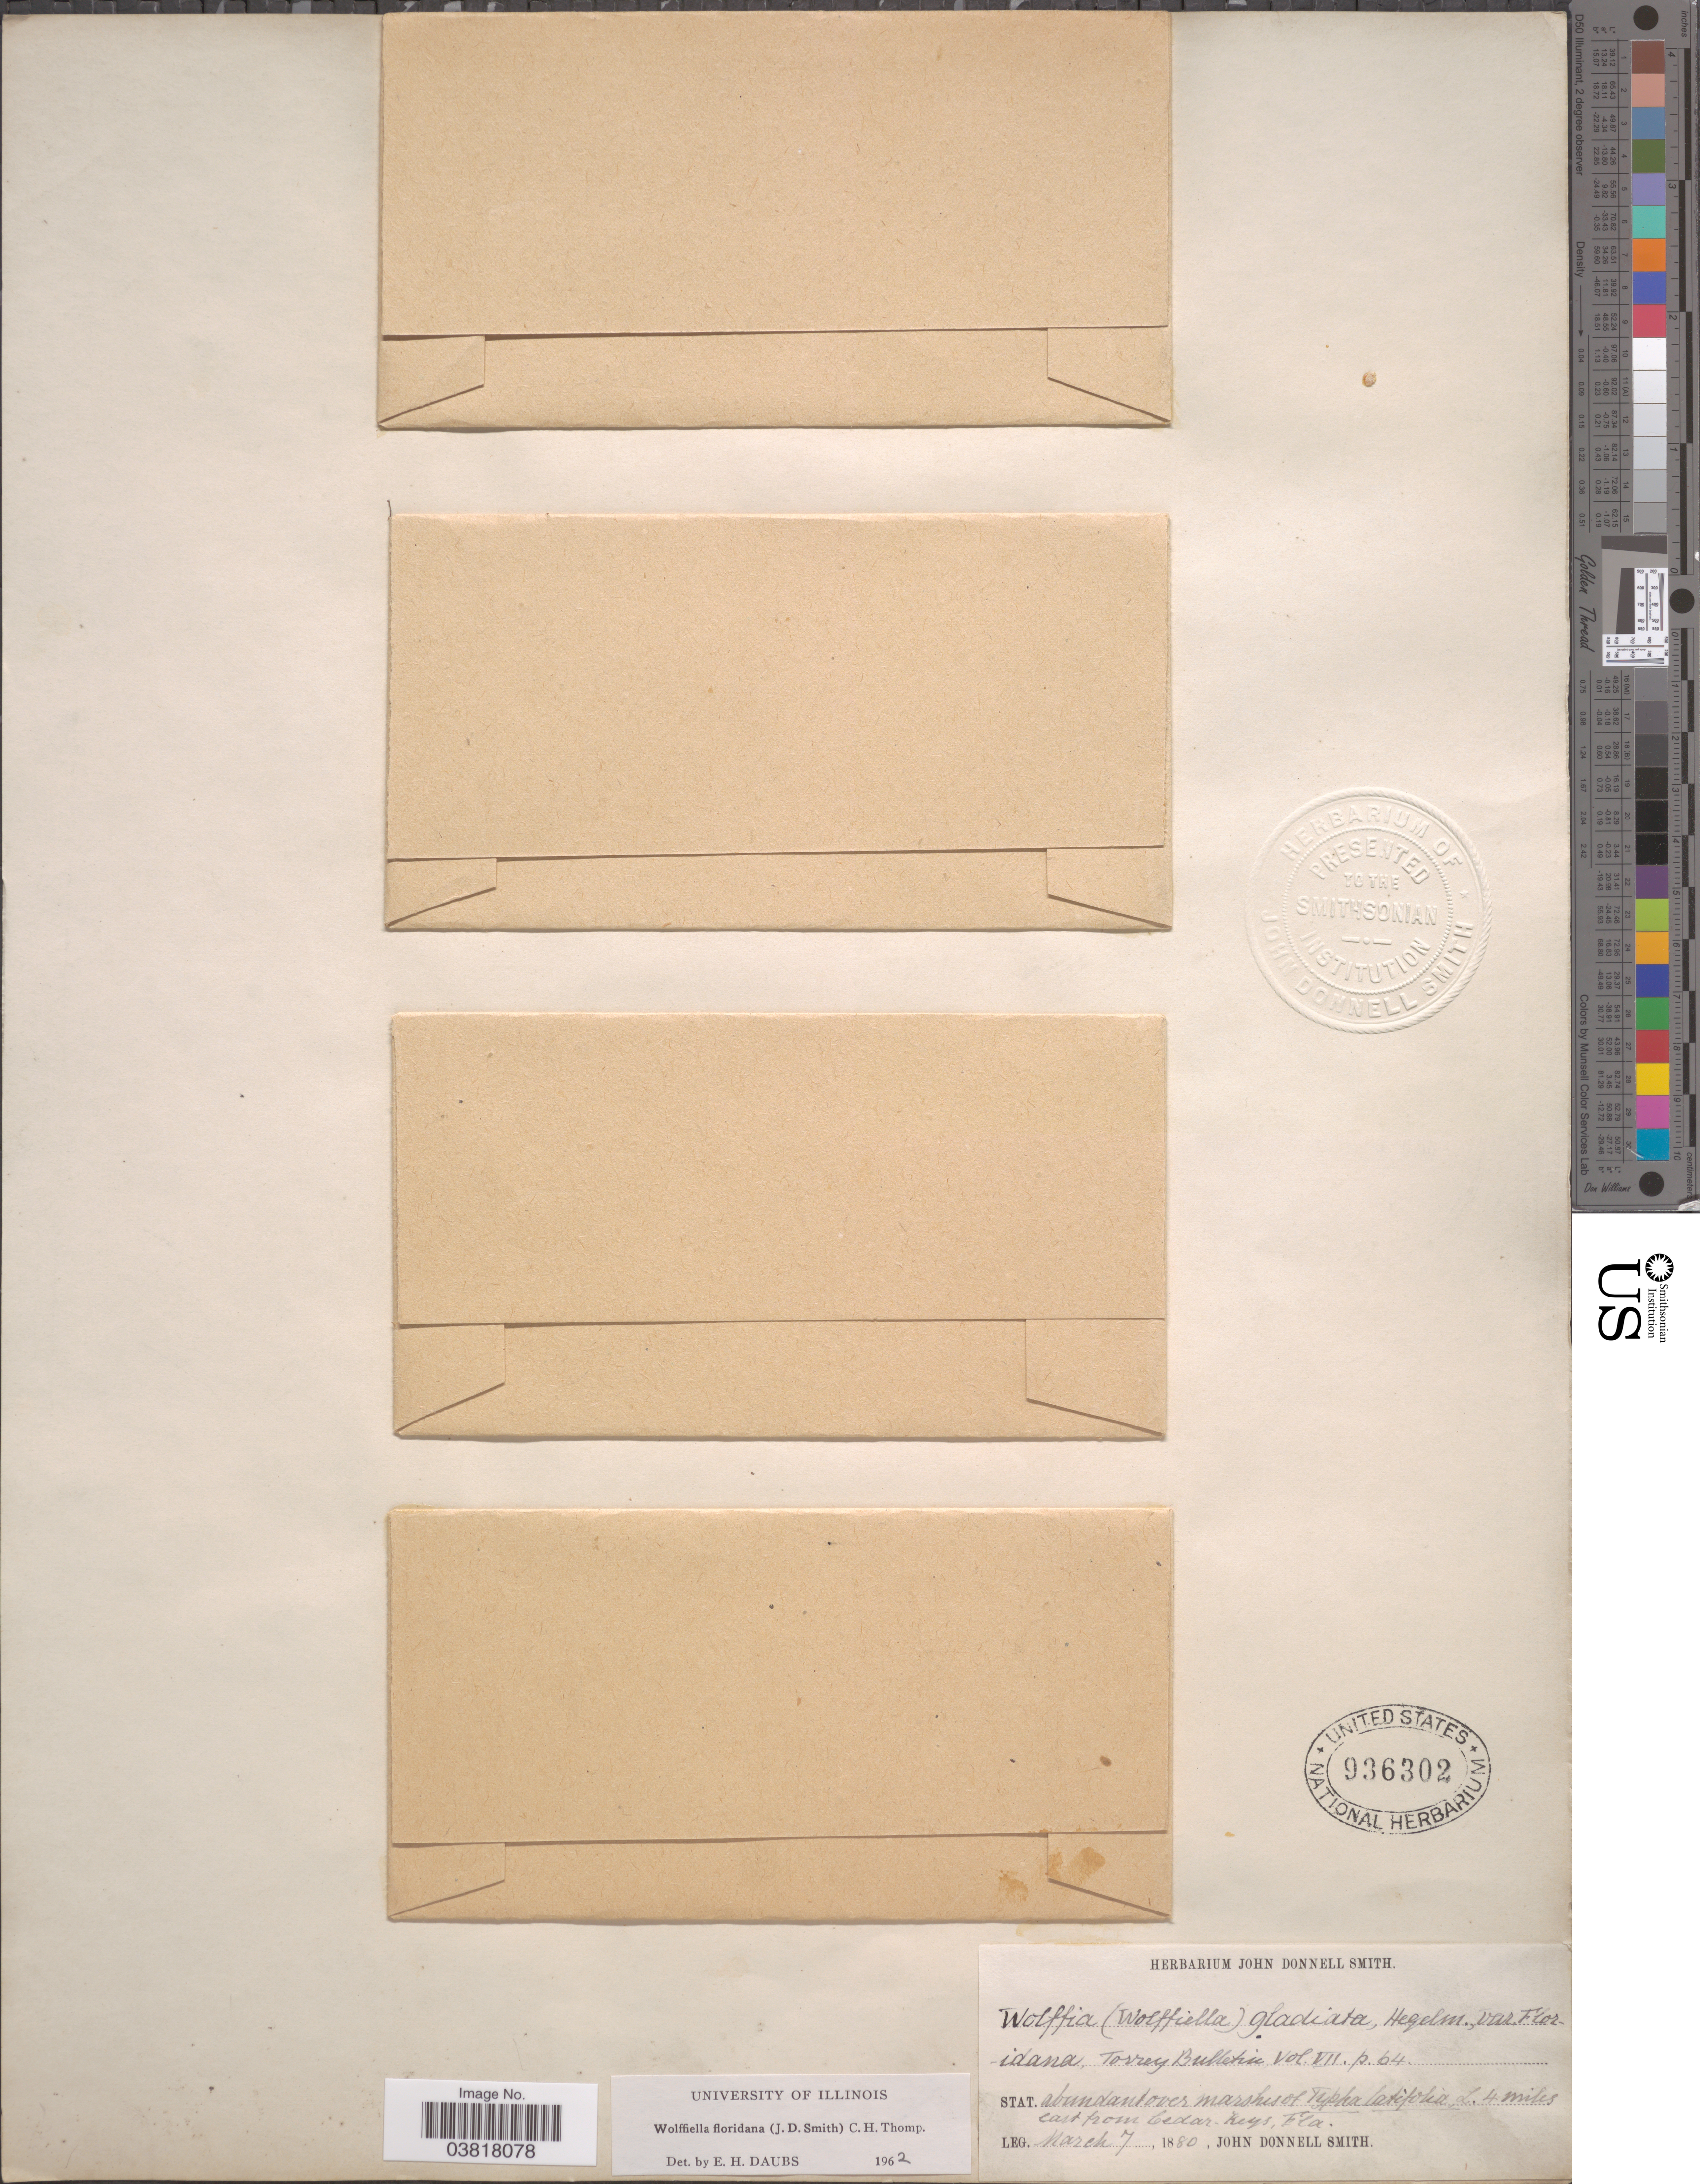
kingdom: Plantae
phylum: Tracheophyta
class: Liliopsida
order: Alismatales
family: Araceae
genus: Wolffiella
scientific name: Wolffiella floridana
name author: (Donn. Sm.) C.H. Thomps.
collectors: J. Donnell Smith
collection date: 1880-03-07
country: United States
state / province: Florida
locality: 4 miles east from Cedar Keys.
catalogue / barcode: US 936302